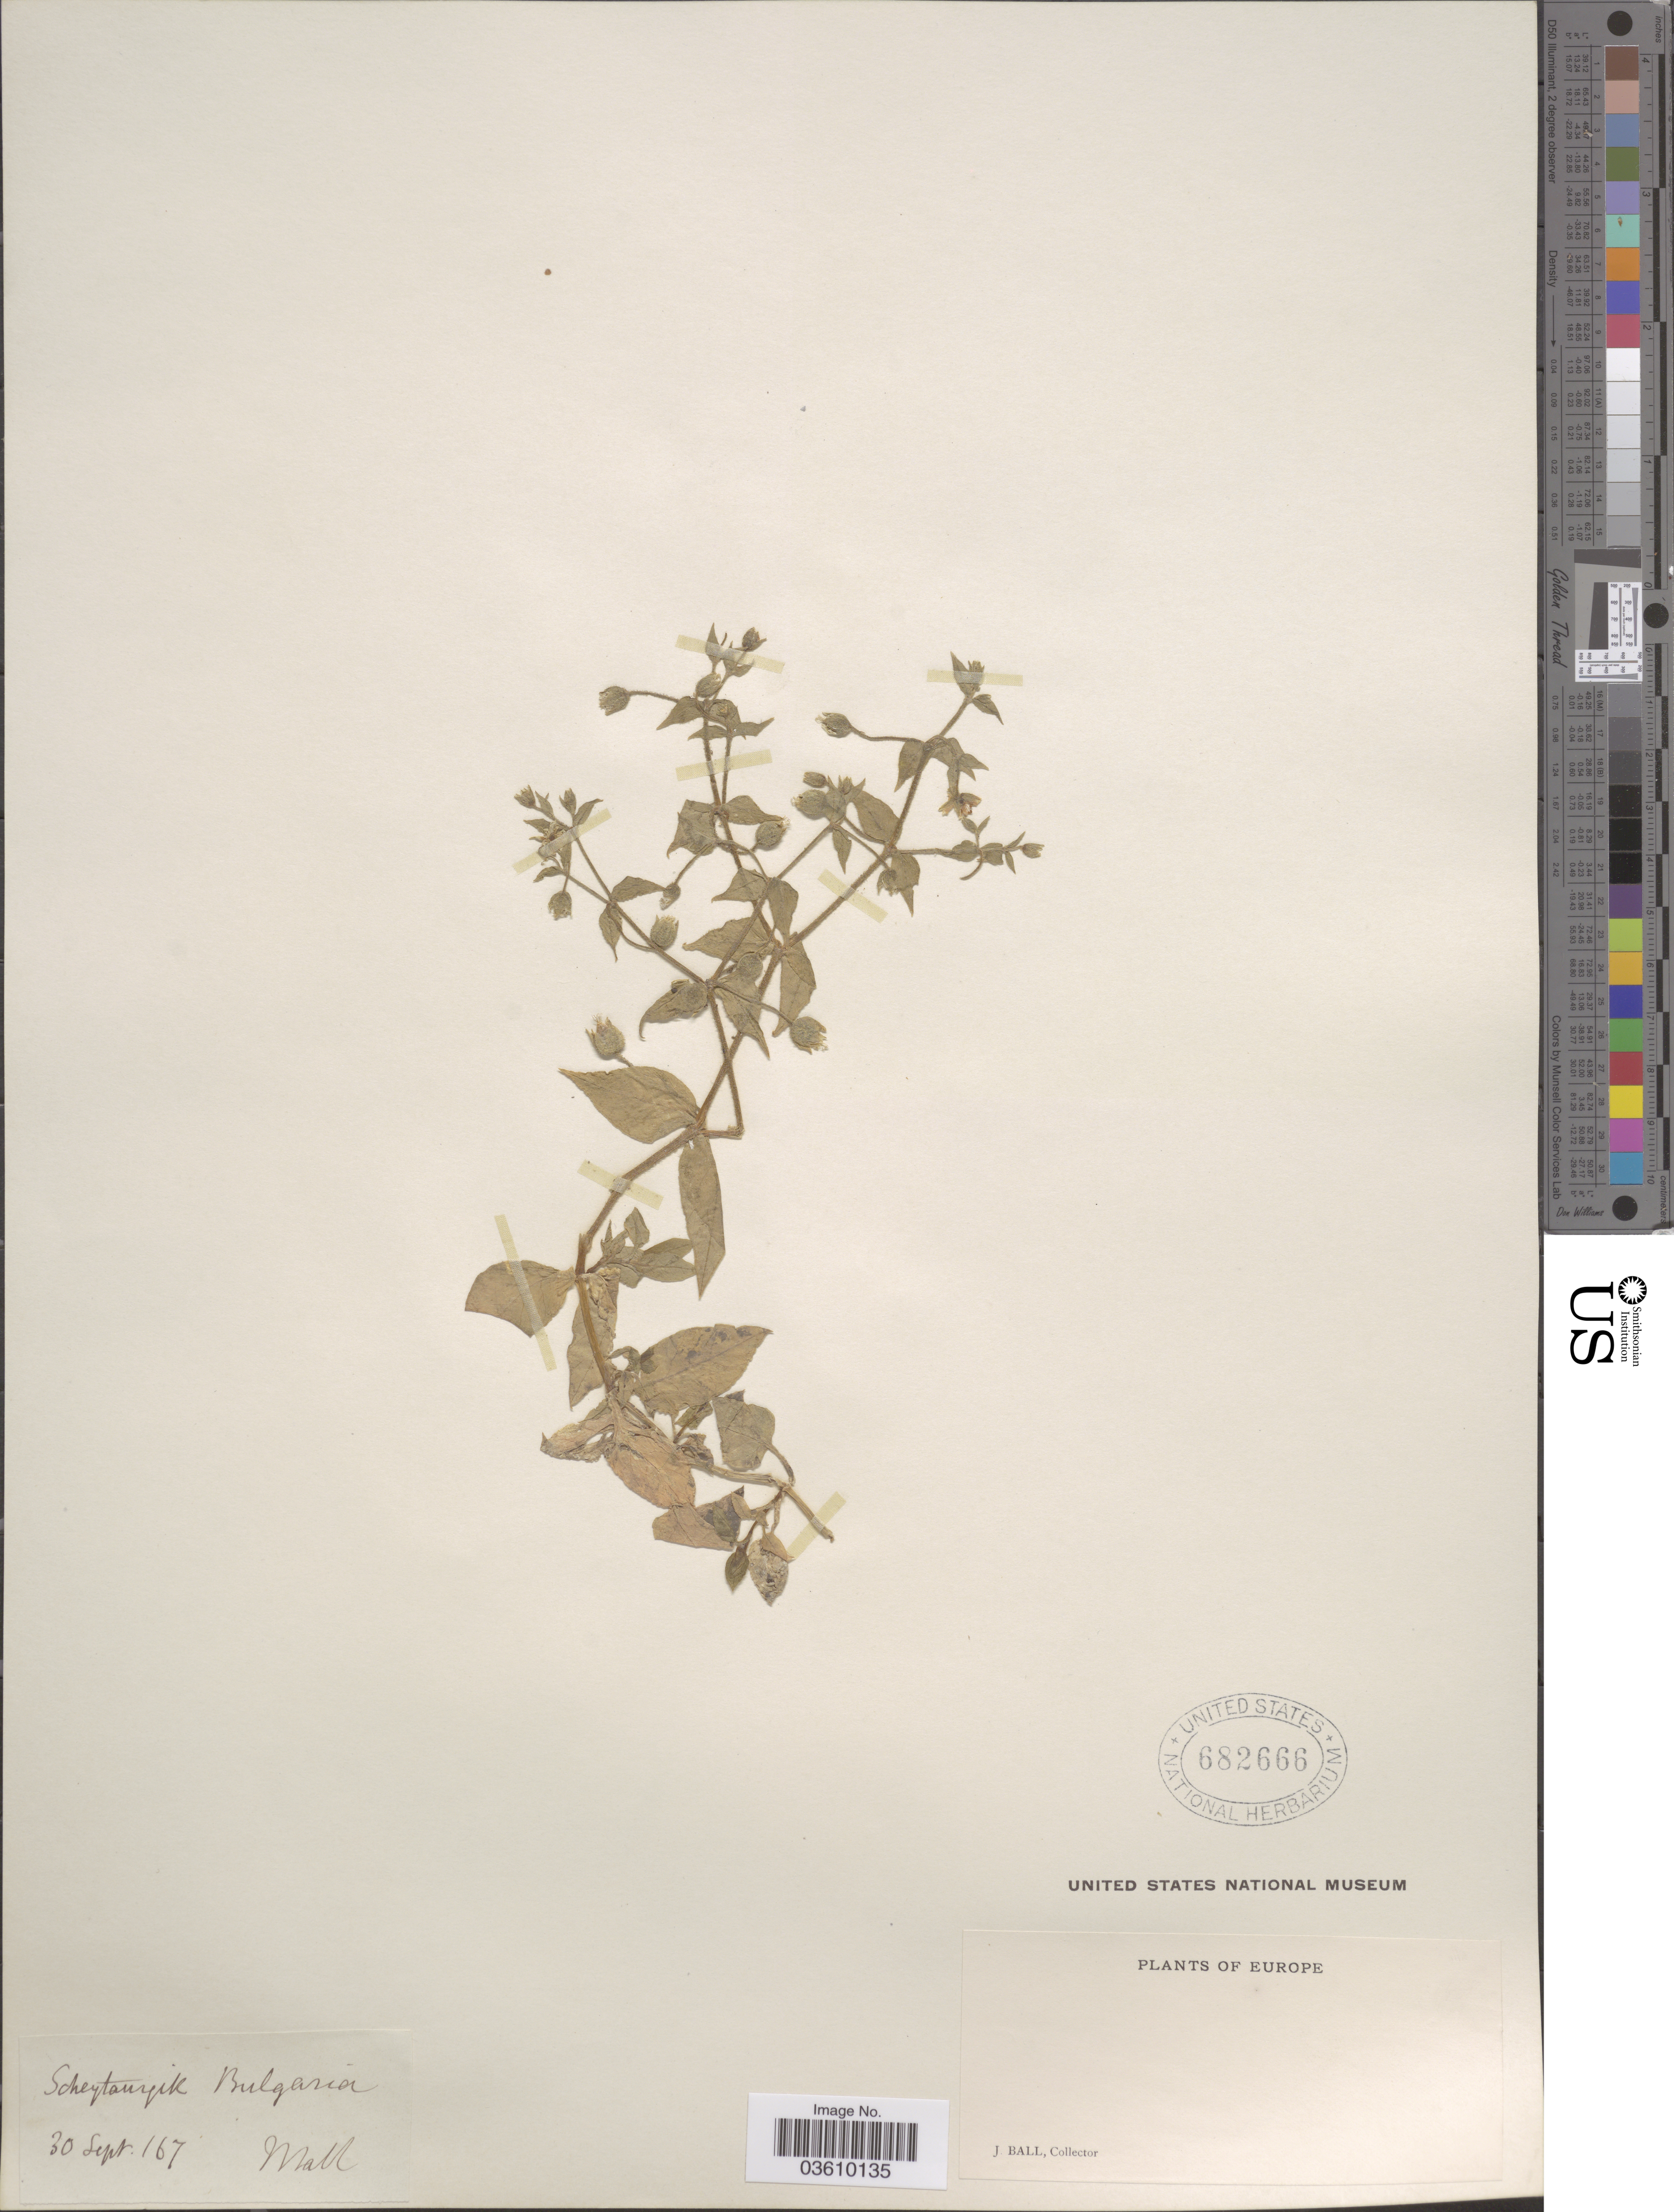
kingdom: Plantae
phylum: Tracheophyta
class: Magnoliopsida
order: Caryophyllales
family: Caryophyllaceae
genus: Stellaria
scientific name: Stellaria sp.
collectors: J. Ball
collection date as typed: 30 Sept. 167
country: Bulgaria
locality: Scheytanyik. Europe.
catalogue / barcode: US 682666